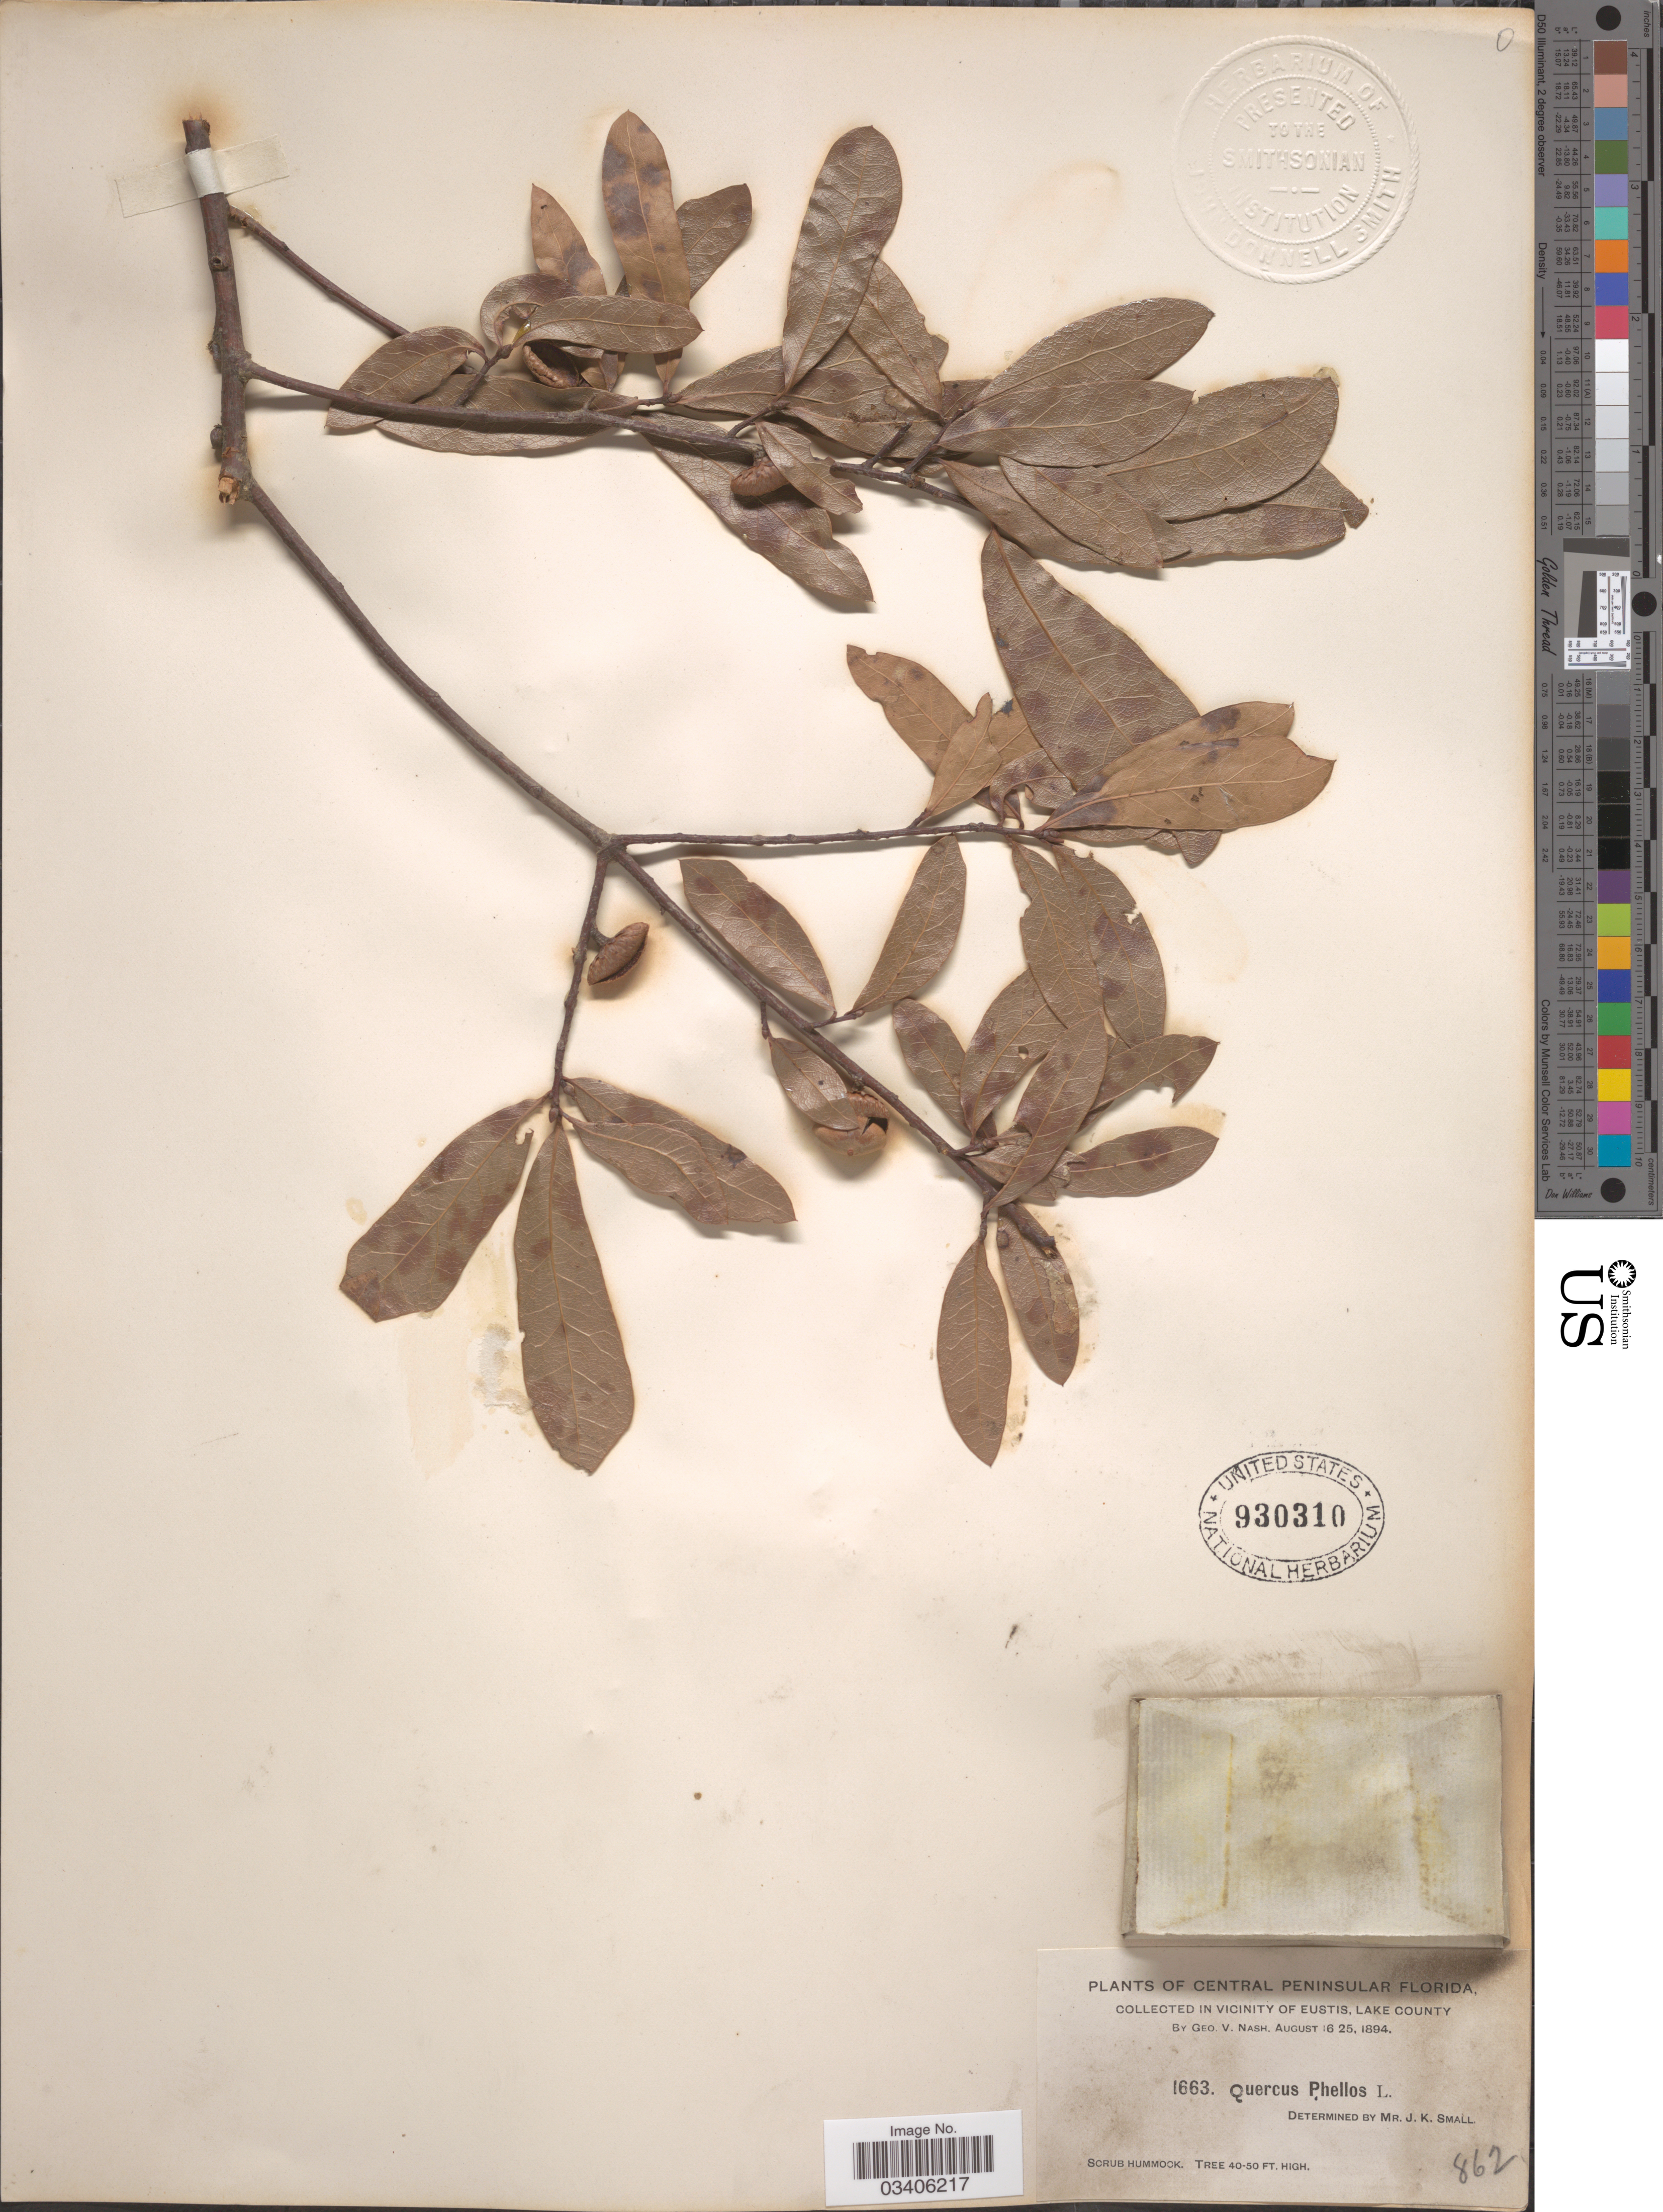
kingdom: Plantae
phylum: Tracheophyta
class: Magnoliopsida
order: Fagales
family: Fagaceae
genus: Quercus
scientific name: Quercus laurifolia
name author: Michx.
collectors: G. V. Nash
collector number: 1663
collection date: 1894-08-16/1894-08-25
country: United States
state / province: Florida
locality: Central Peninsular Florida. Vicinity of Eustis, Lake County.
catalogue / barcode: US 930310